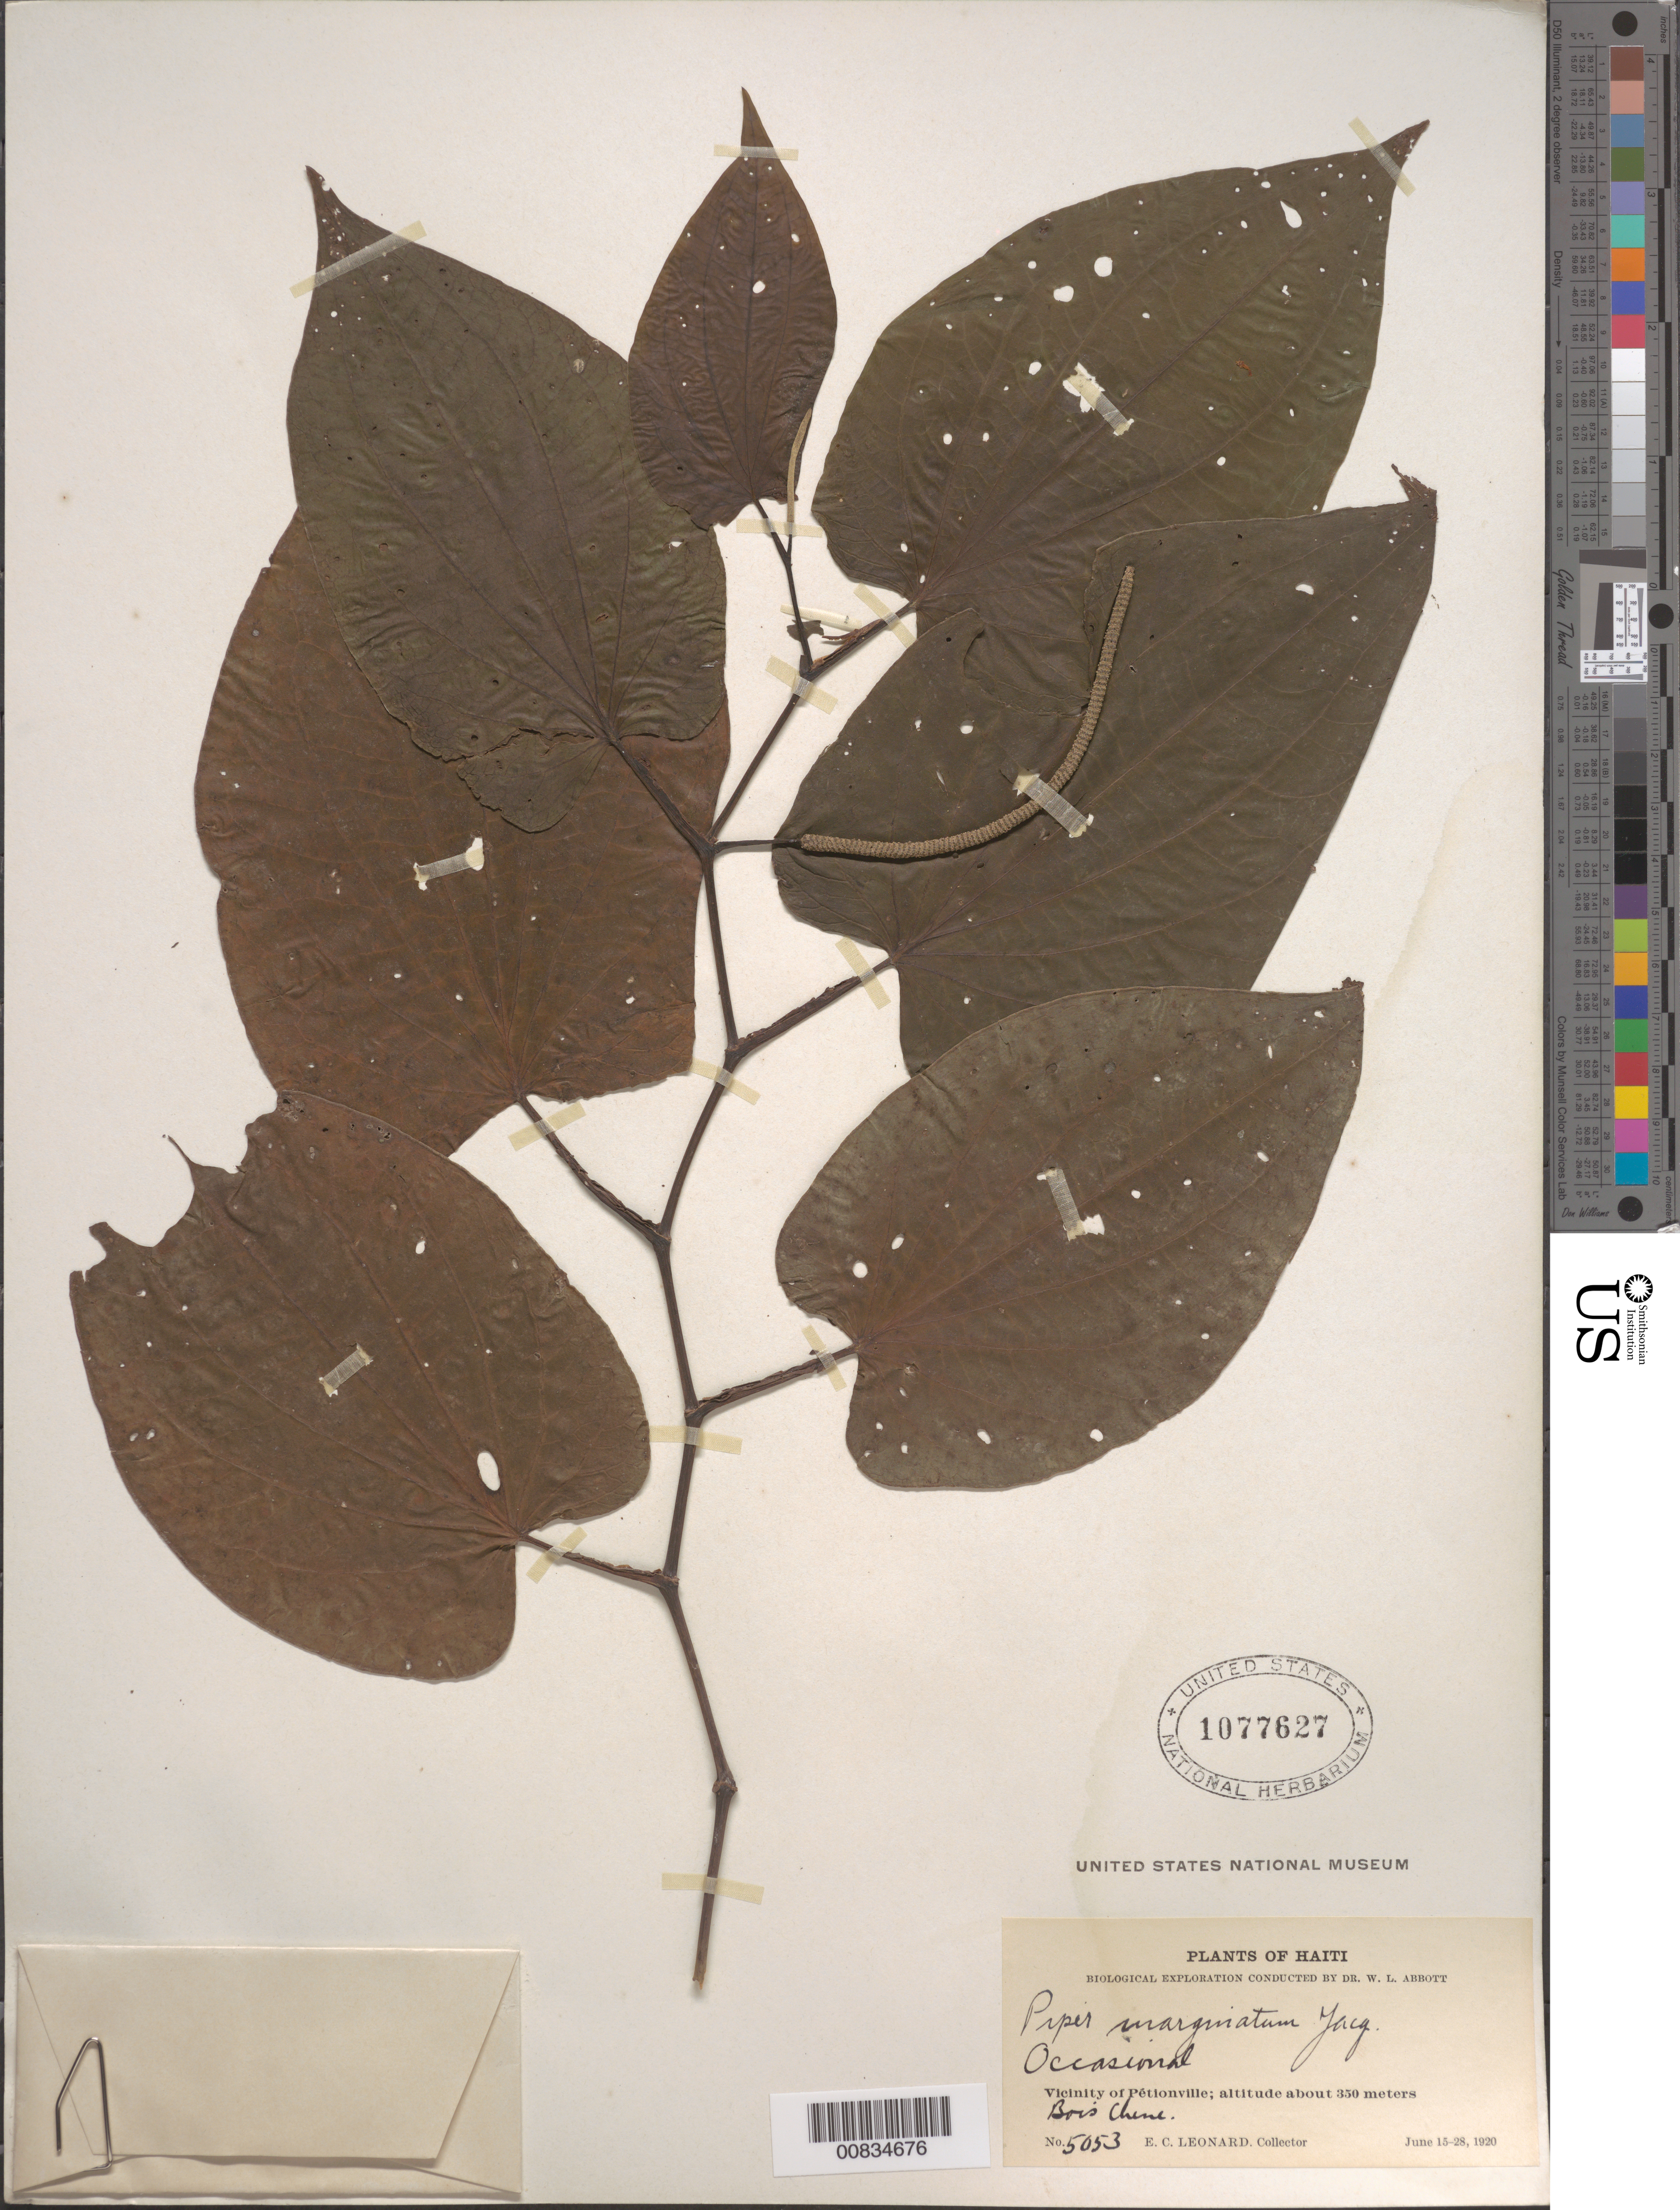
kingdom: Plantae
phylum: Tracheophyta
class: Magnoliopsida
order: Piperales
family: Piperaceae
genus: Piper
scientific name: Piper marginatum var. domatiiferum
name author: Trel.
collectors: E. C. Leonard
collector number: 5053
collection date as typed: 15 Jun 1920 to 28 Jun 1920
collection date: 1920-06-15/1920-06-28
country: Haiti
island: Hispaniola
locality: Vicinity of Pétionville. Bois Chene.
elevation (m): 350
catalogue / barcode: US 1077627